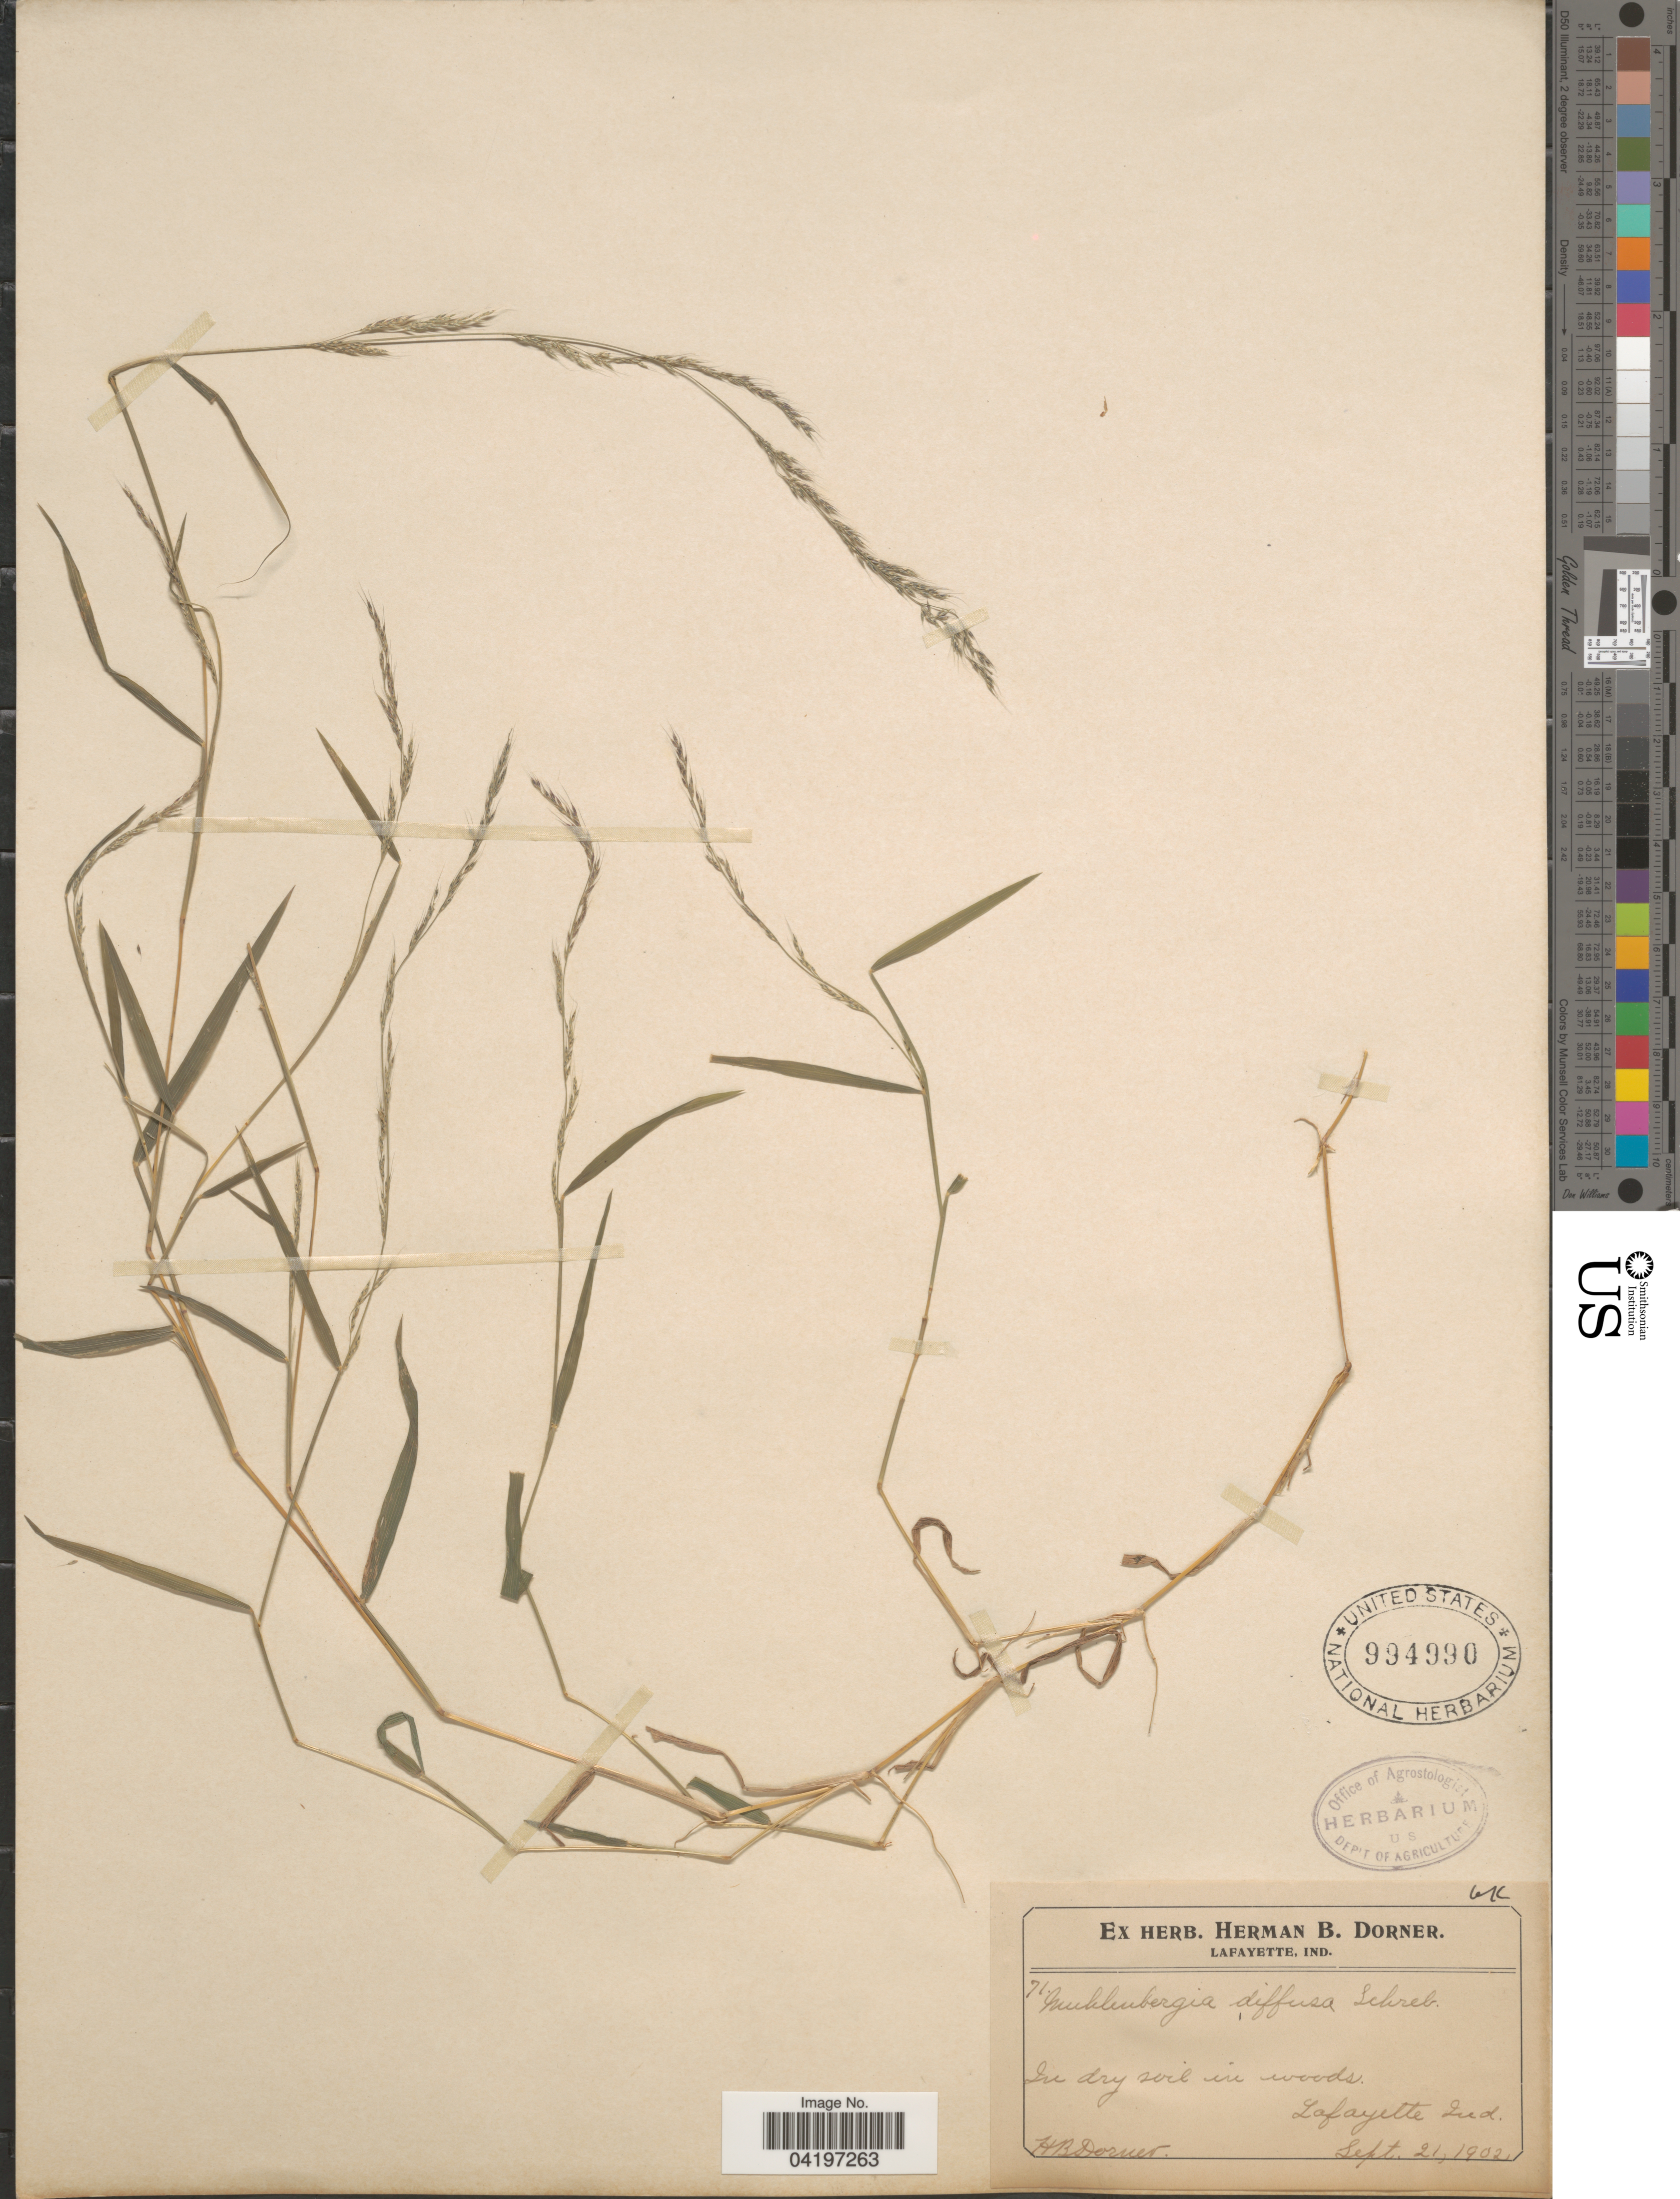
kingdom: Plantae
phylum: Tracheophyta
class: Liliopsida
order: Poales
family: Poaceae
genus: Muhlenbergia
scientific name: Muhlenbergia schreberi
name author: J.F. Gmel.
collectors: H. Dorner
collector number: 71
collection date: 1902-09-21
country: United States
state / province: Indiana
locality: Lafayette.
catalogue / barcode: US 994990